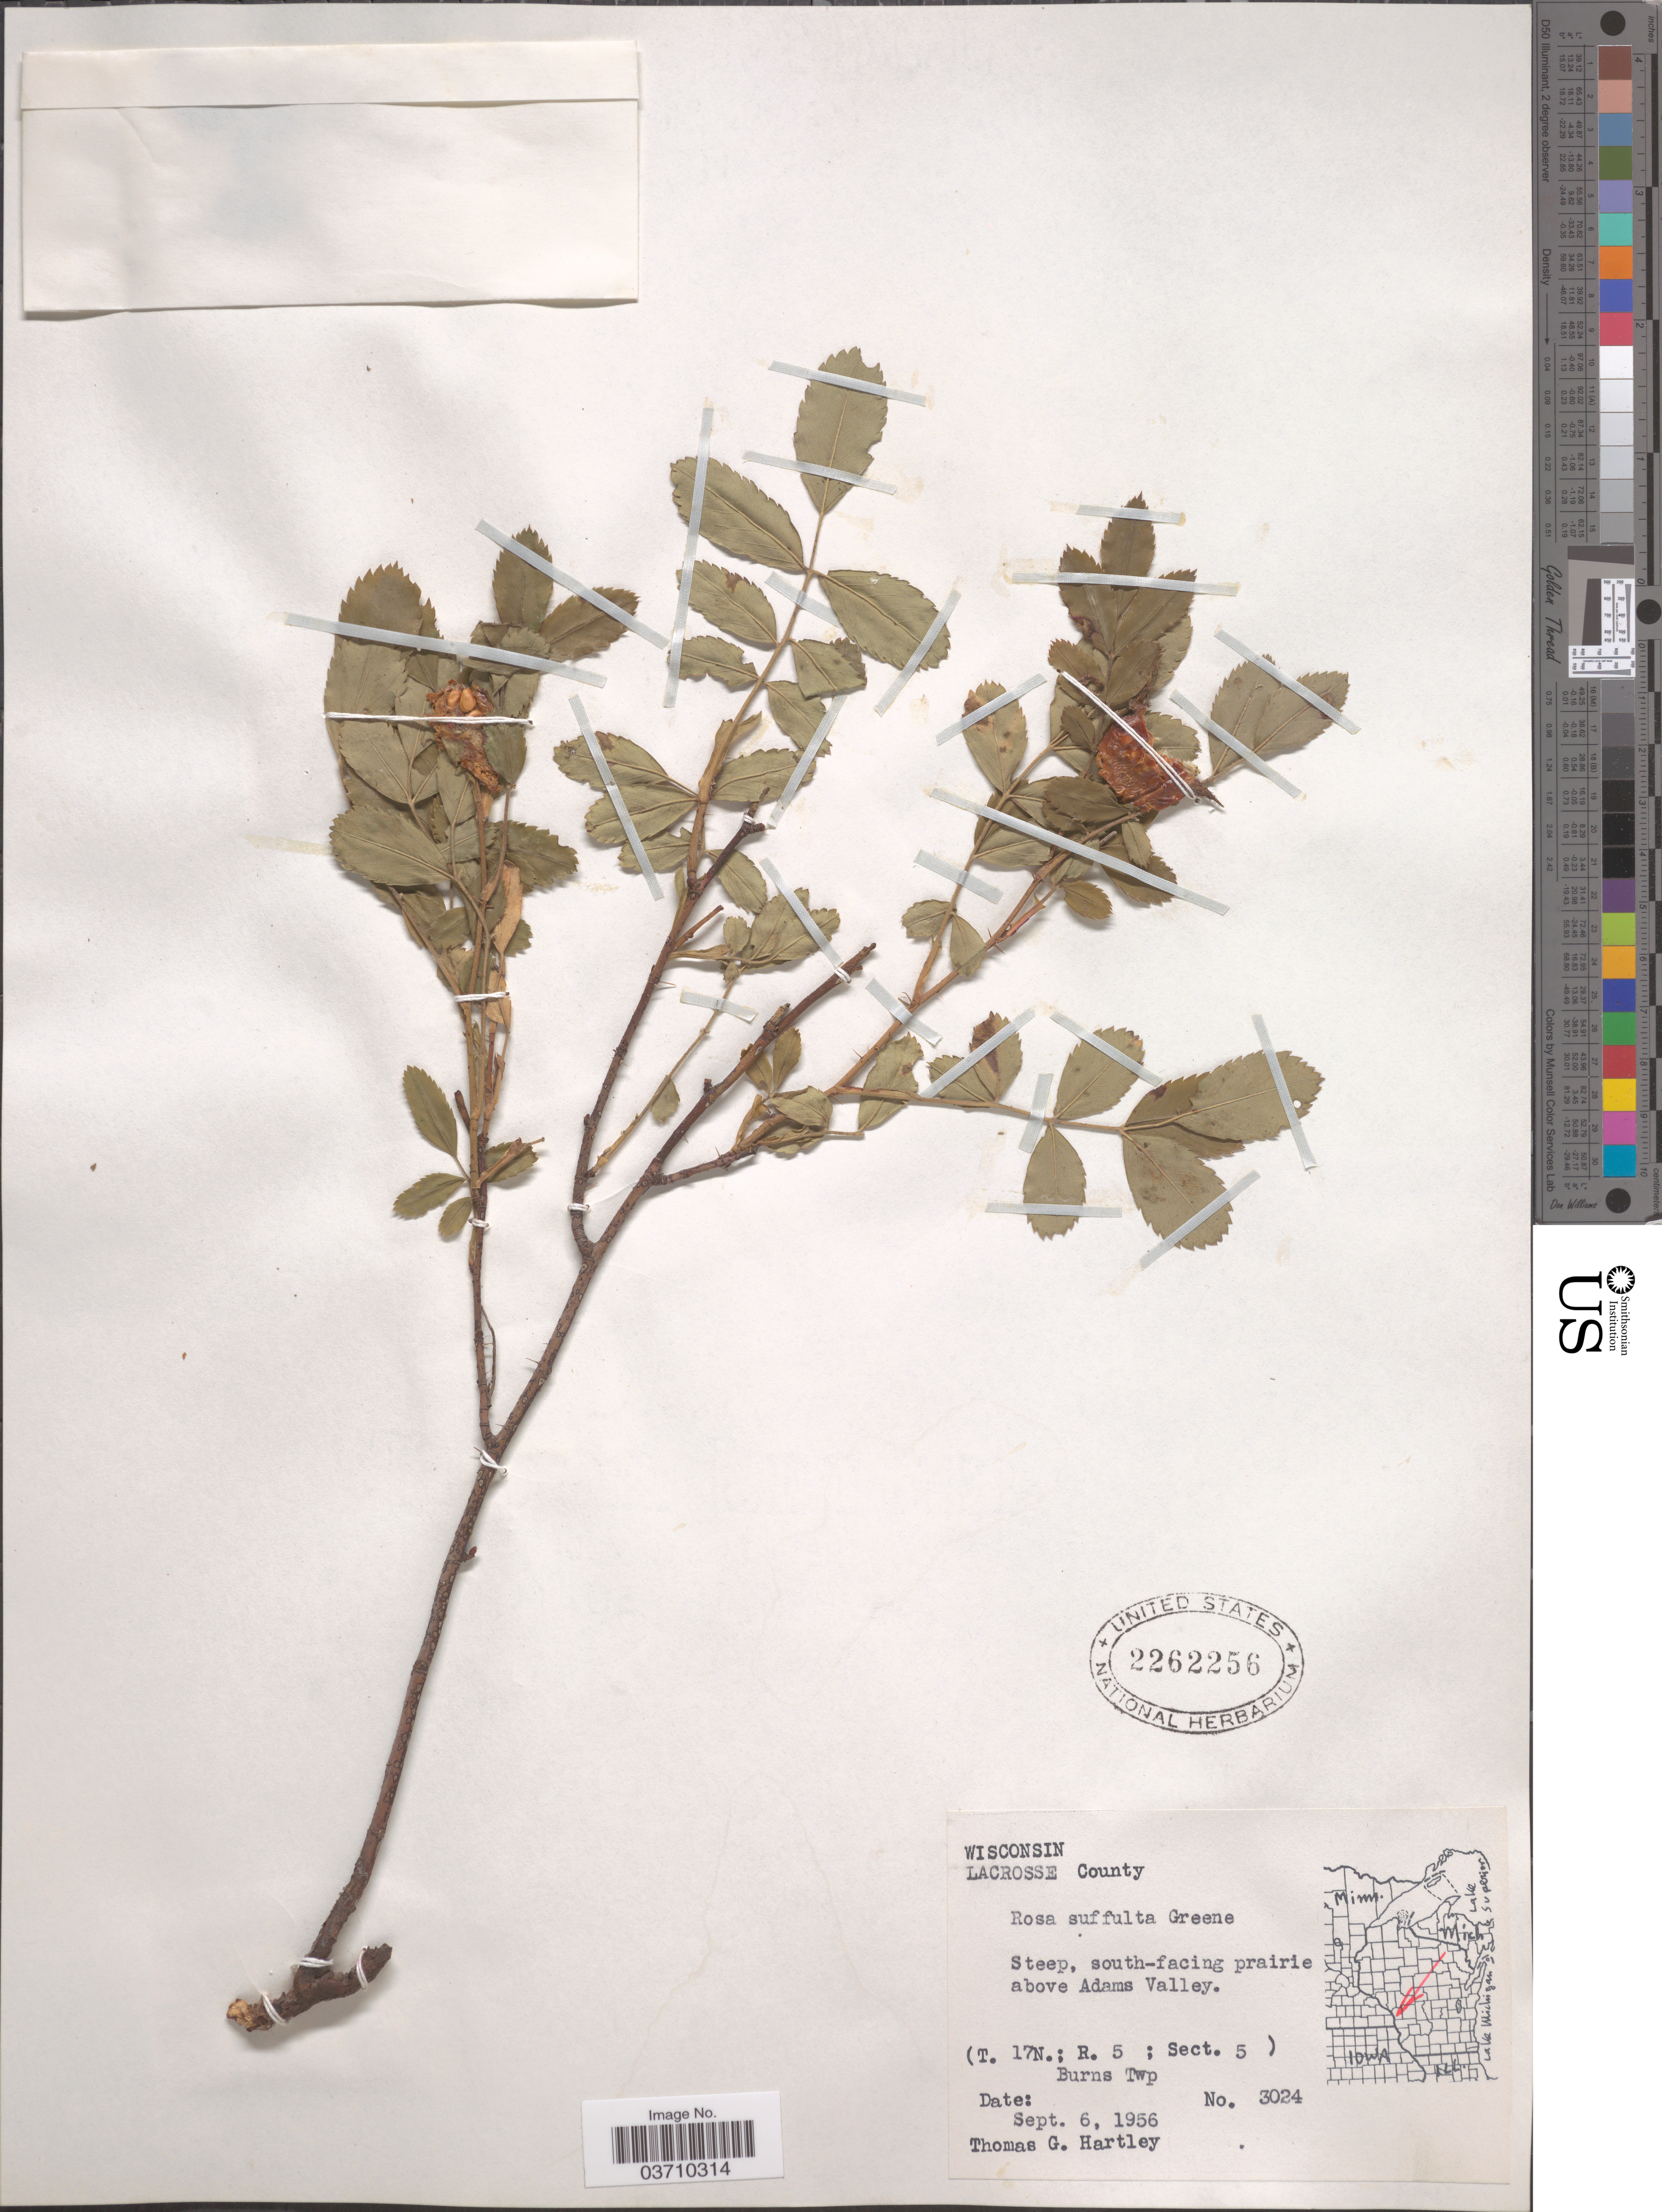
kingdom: Plantae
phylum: Tracheophyta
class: Magnoliopsida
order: Rosales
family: Rosaceae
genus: Rosa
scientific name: Rosa arkansana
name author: Porter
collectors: T. G. Hartley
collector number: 3024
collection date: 1956-09-06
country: United States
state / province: Wisconsin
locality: Lacrosse County. South-facing prairie above Adams Valley. (T. 17N.; R. 5; Sect. 5) Burns Twp.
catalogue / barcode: US 2262256